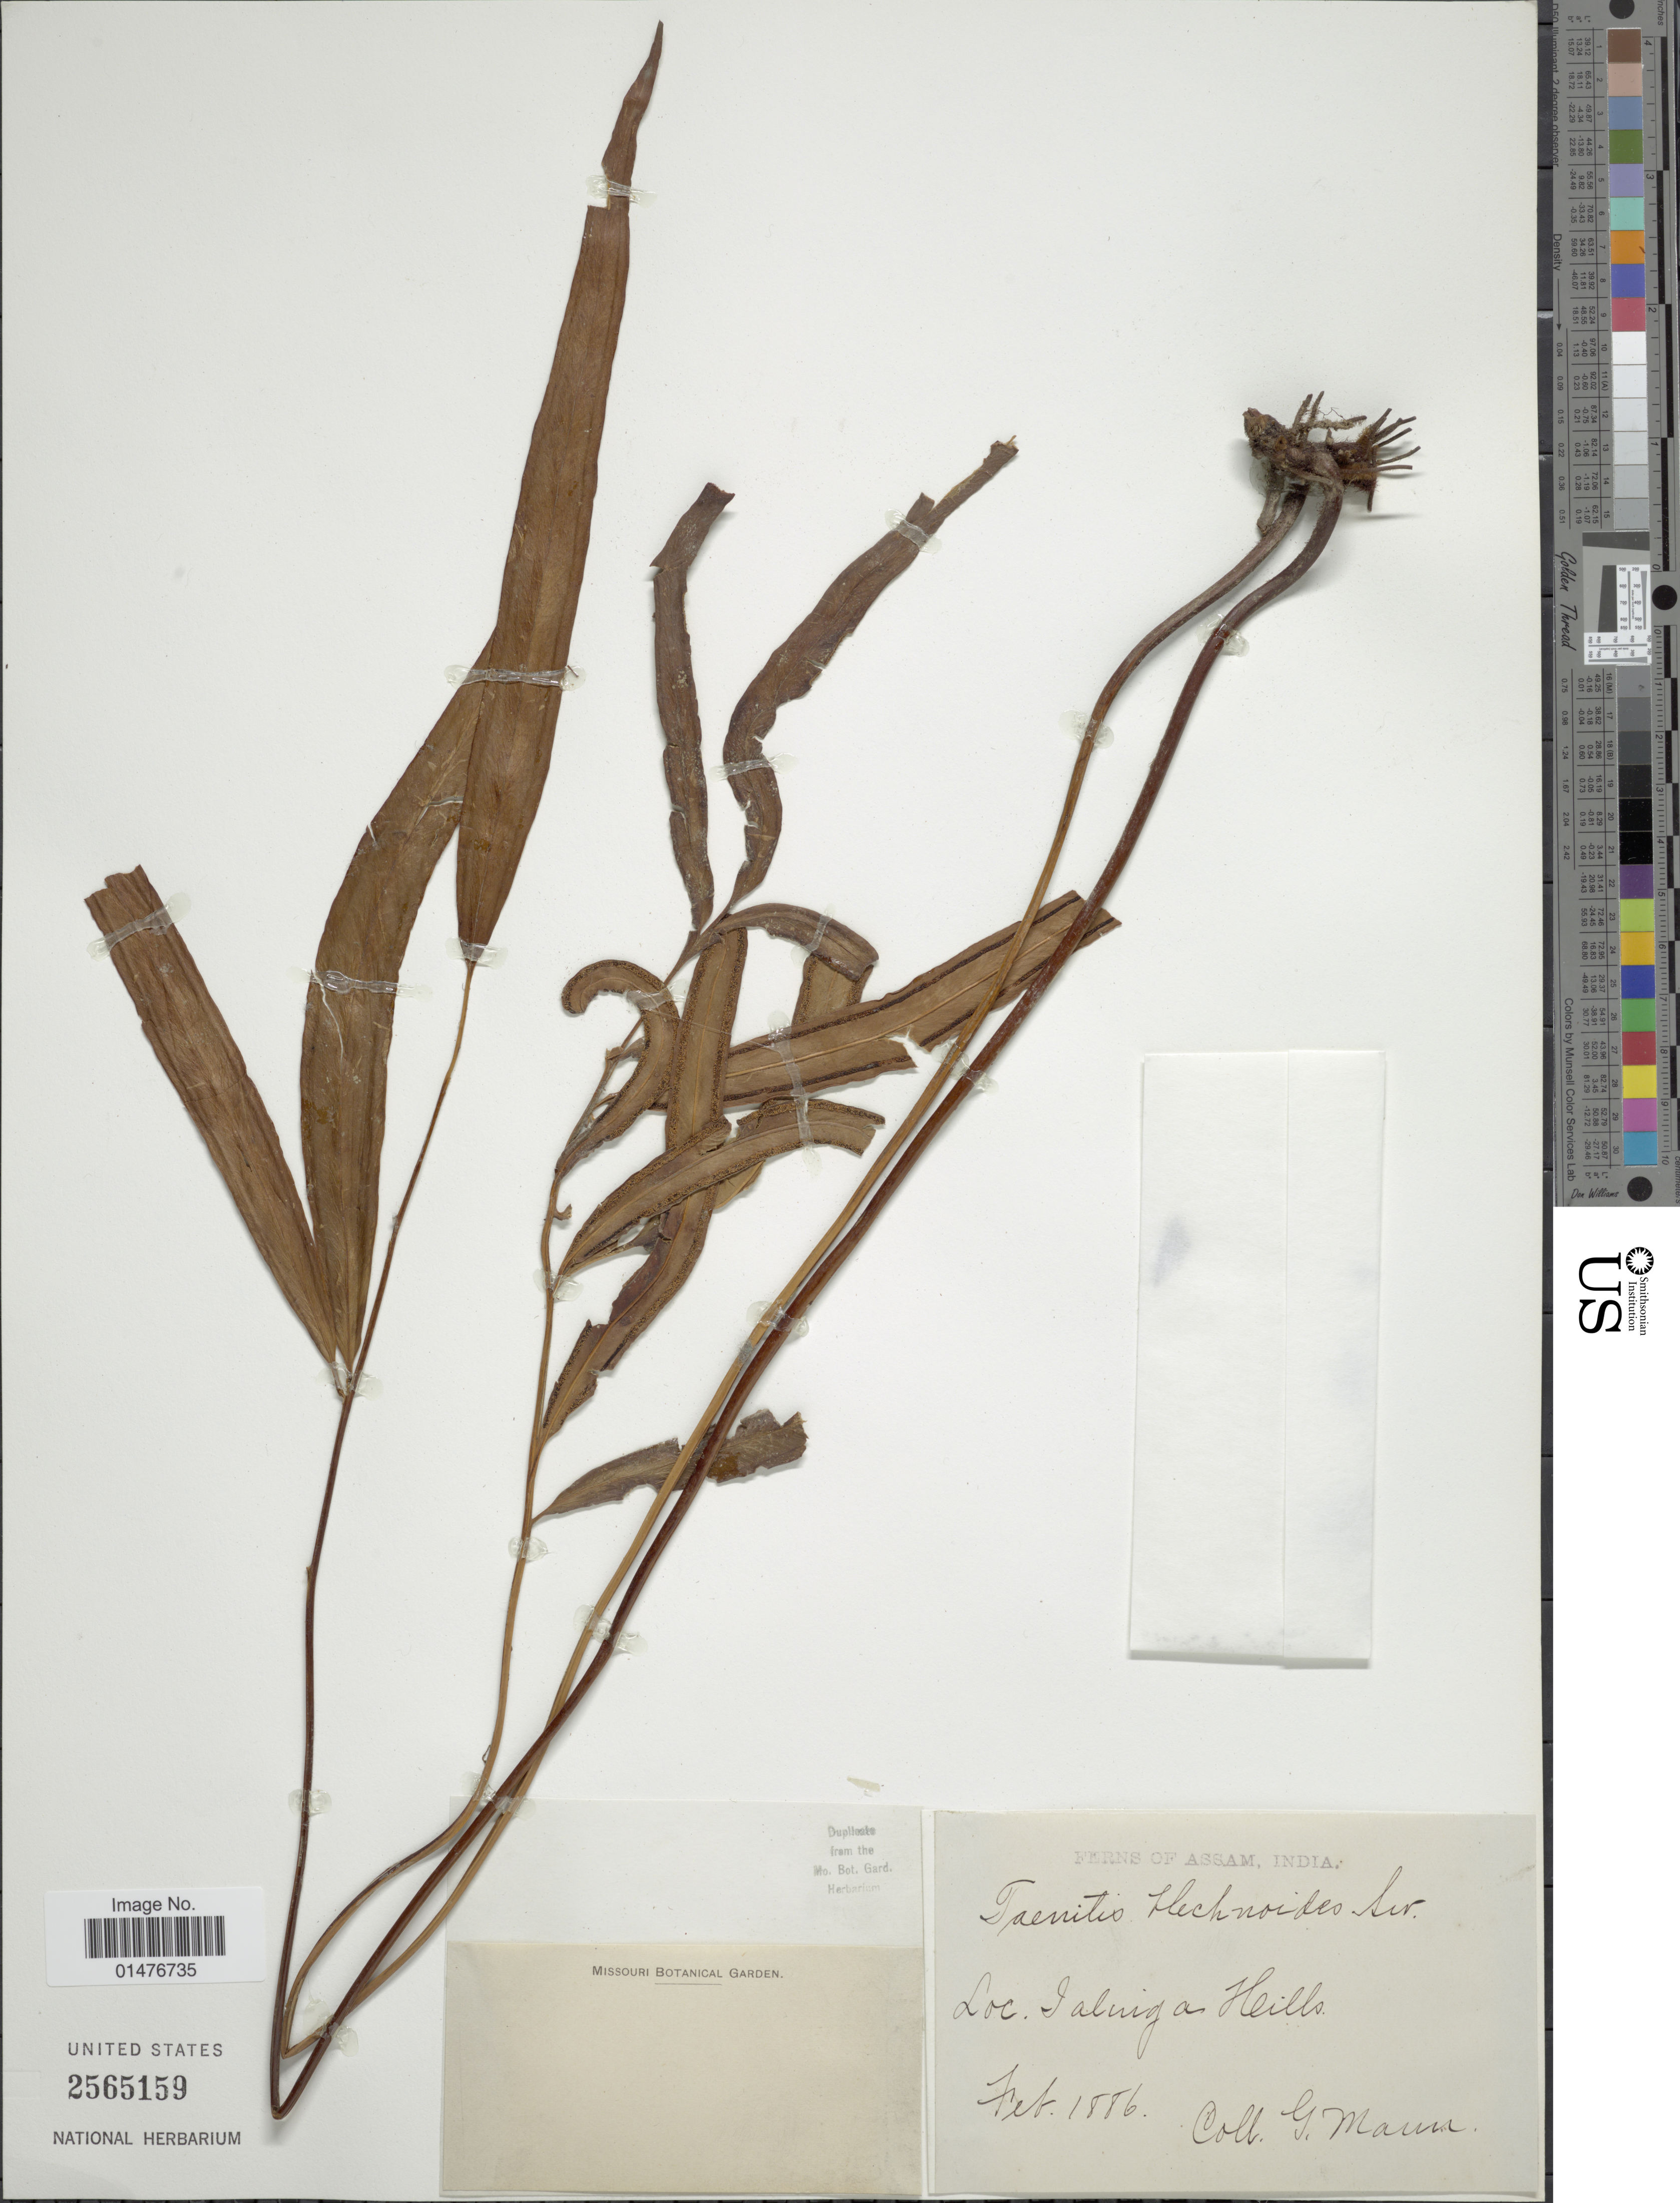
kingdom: Plantae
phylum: Tracheophyta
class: Polypodiopsida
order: Polypodiales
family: Pteridaceae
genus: Taenitis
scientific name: Taenitis blechnoides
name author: (Willd.) Sw.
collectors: -. Maun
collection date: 1886-02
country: India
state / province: Assam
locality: Talwiga hills, Assam, India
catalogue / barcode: US 2565159